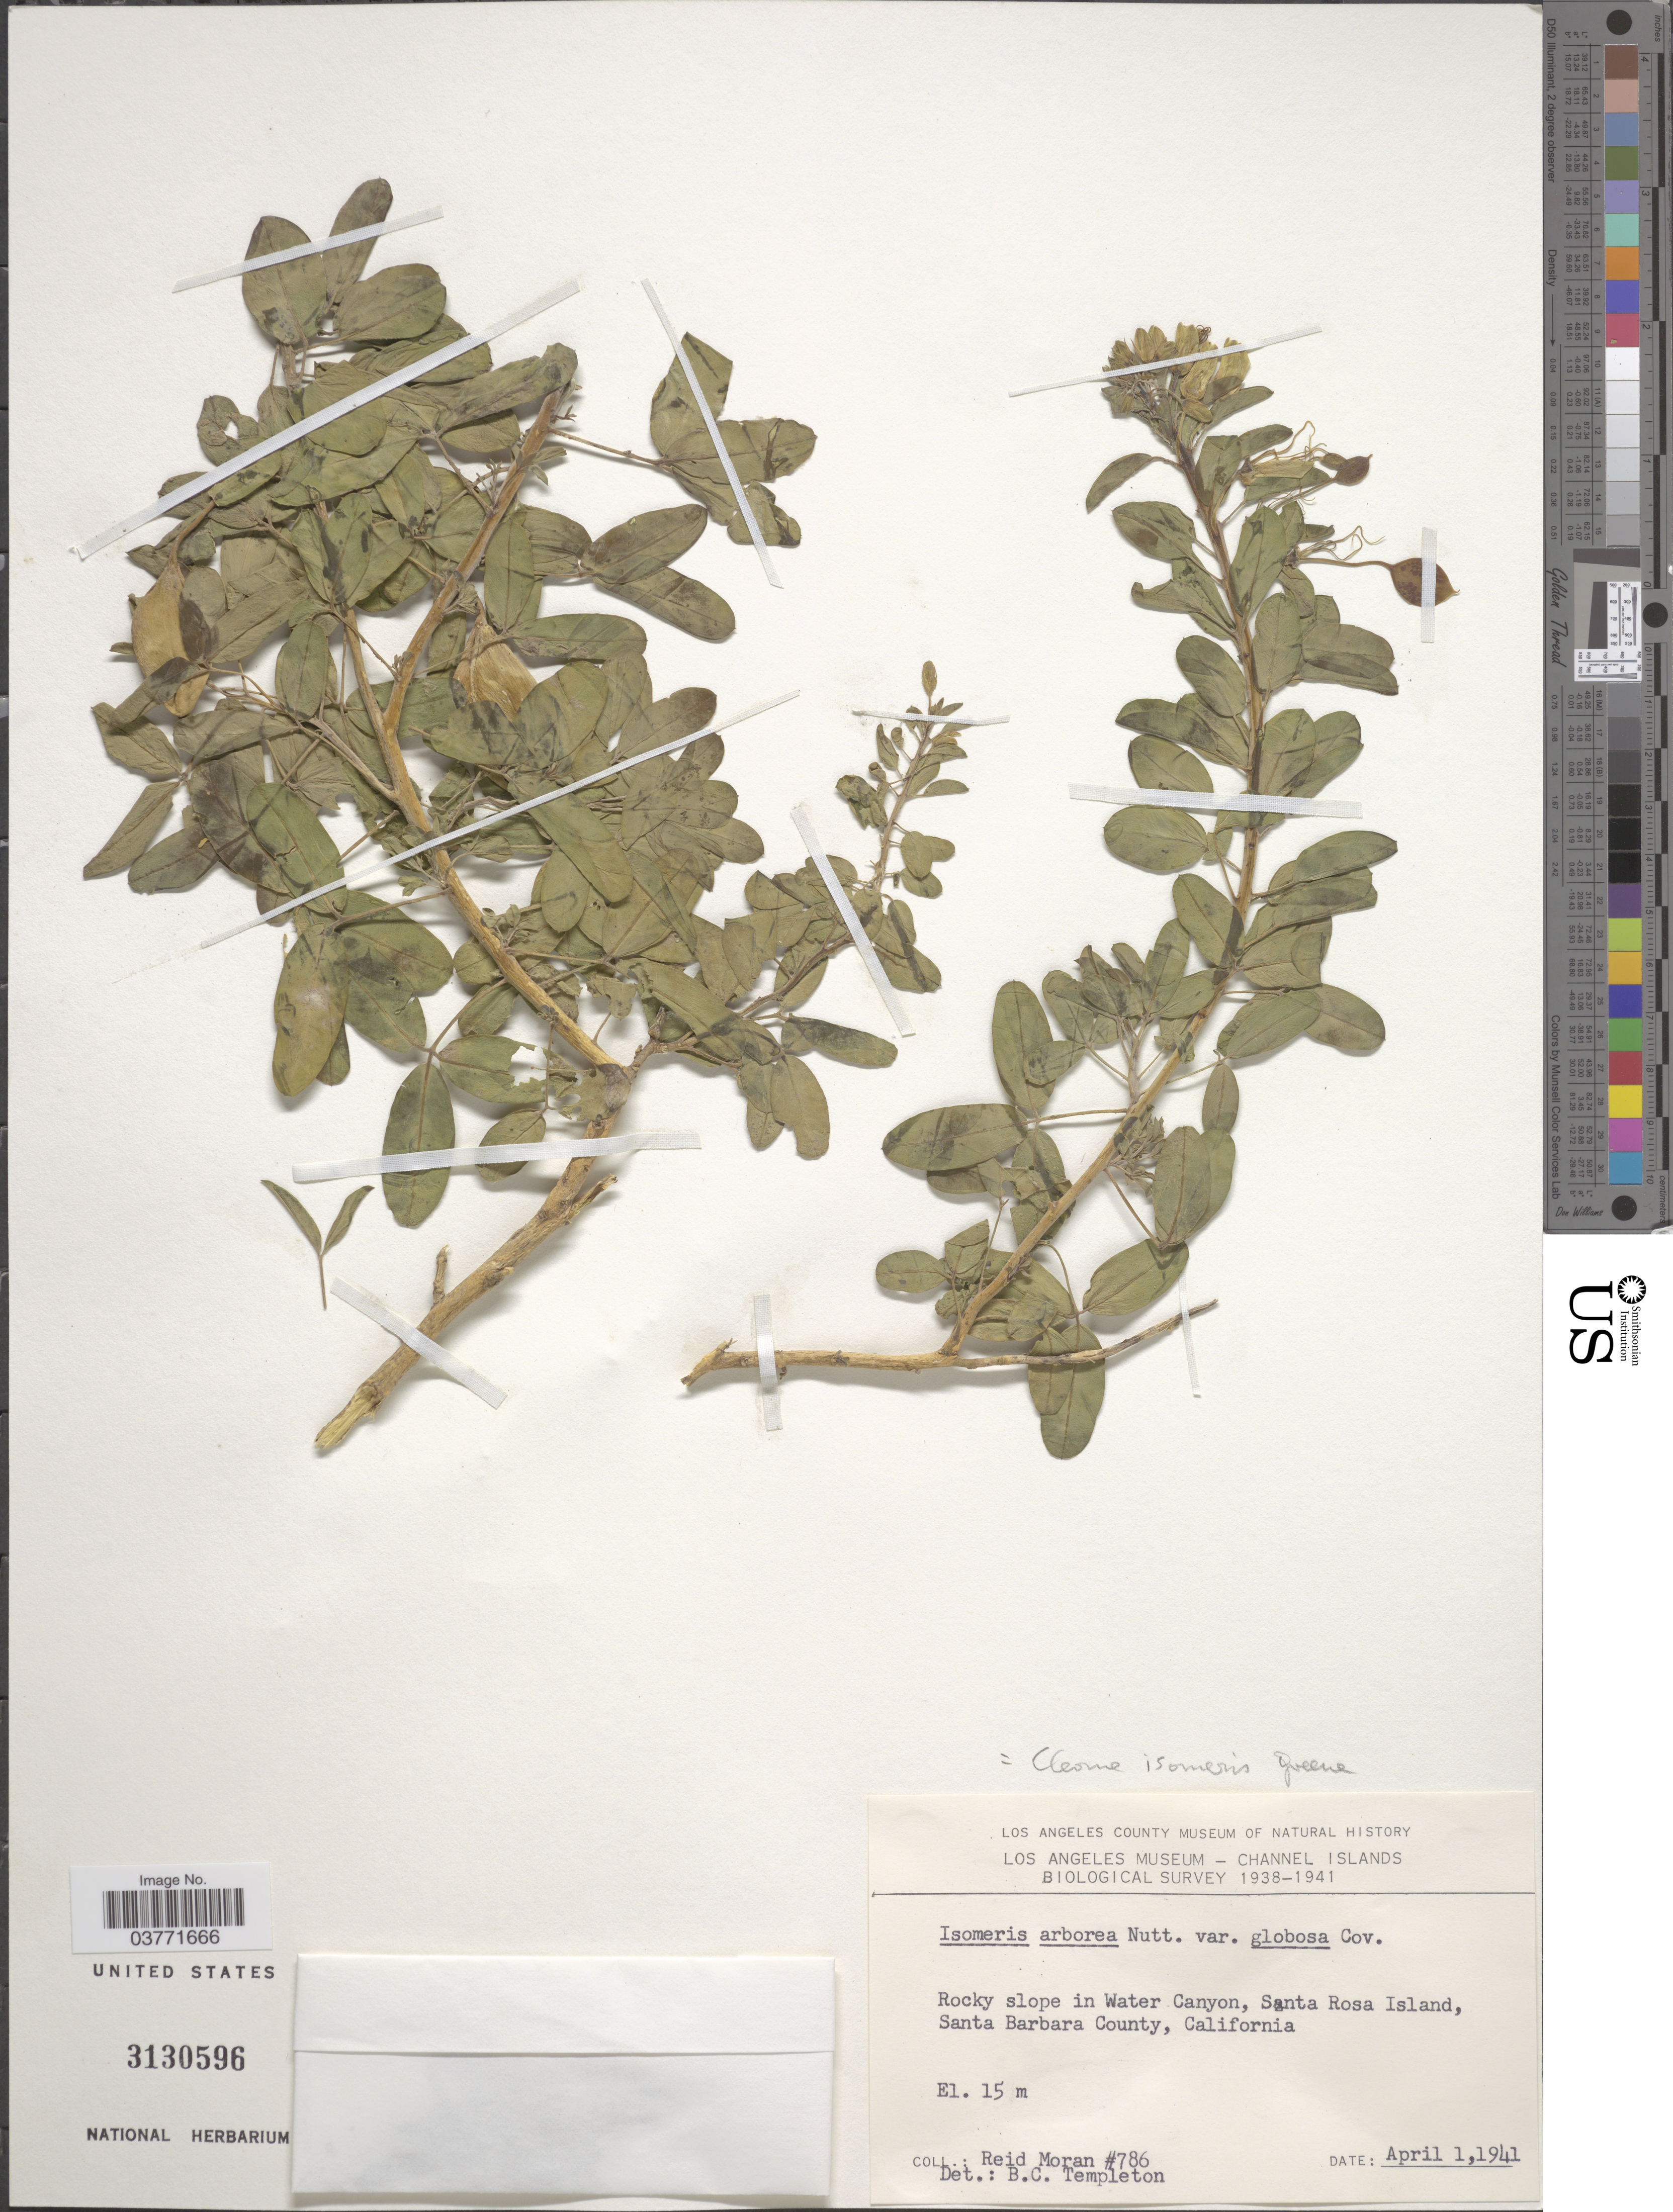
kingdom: Plantae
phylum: Tracheophyta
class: Magnoliopsida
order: Brassicales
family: Cleomaceae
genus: Cleomella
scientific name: Cleomella arborea var. globosa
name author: (Coville) Roalson & J.C. Hall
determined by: Strong, Mark T., (BOT), Smithsonian Institution - National Museum of Natural History (UNITED STATES)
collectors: R. Moran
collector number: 786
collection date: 1941-04-01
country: United States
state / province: California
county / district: Santa Barbara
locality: Rocky slope in Water Canyon, Santa Rosa Island, Santa Barbara County.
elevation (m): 15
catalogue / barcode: US 3130596